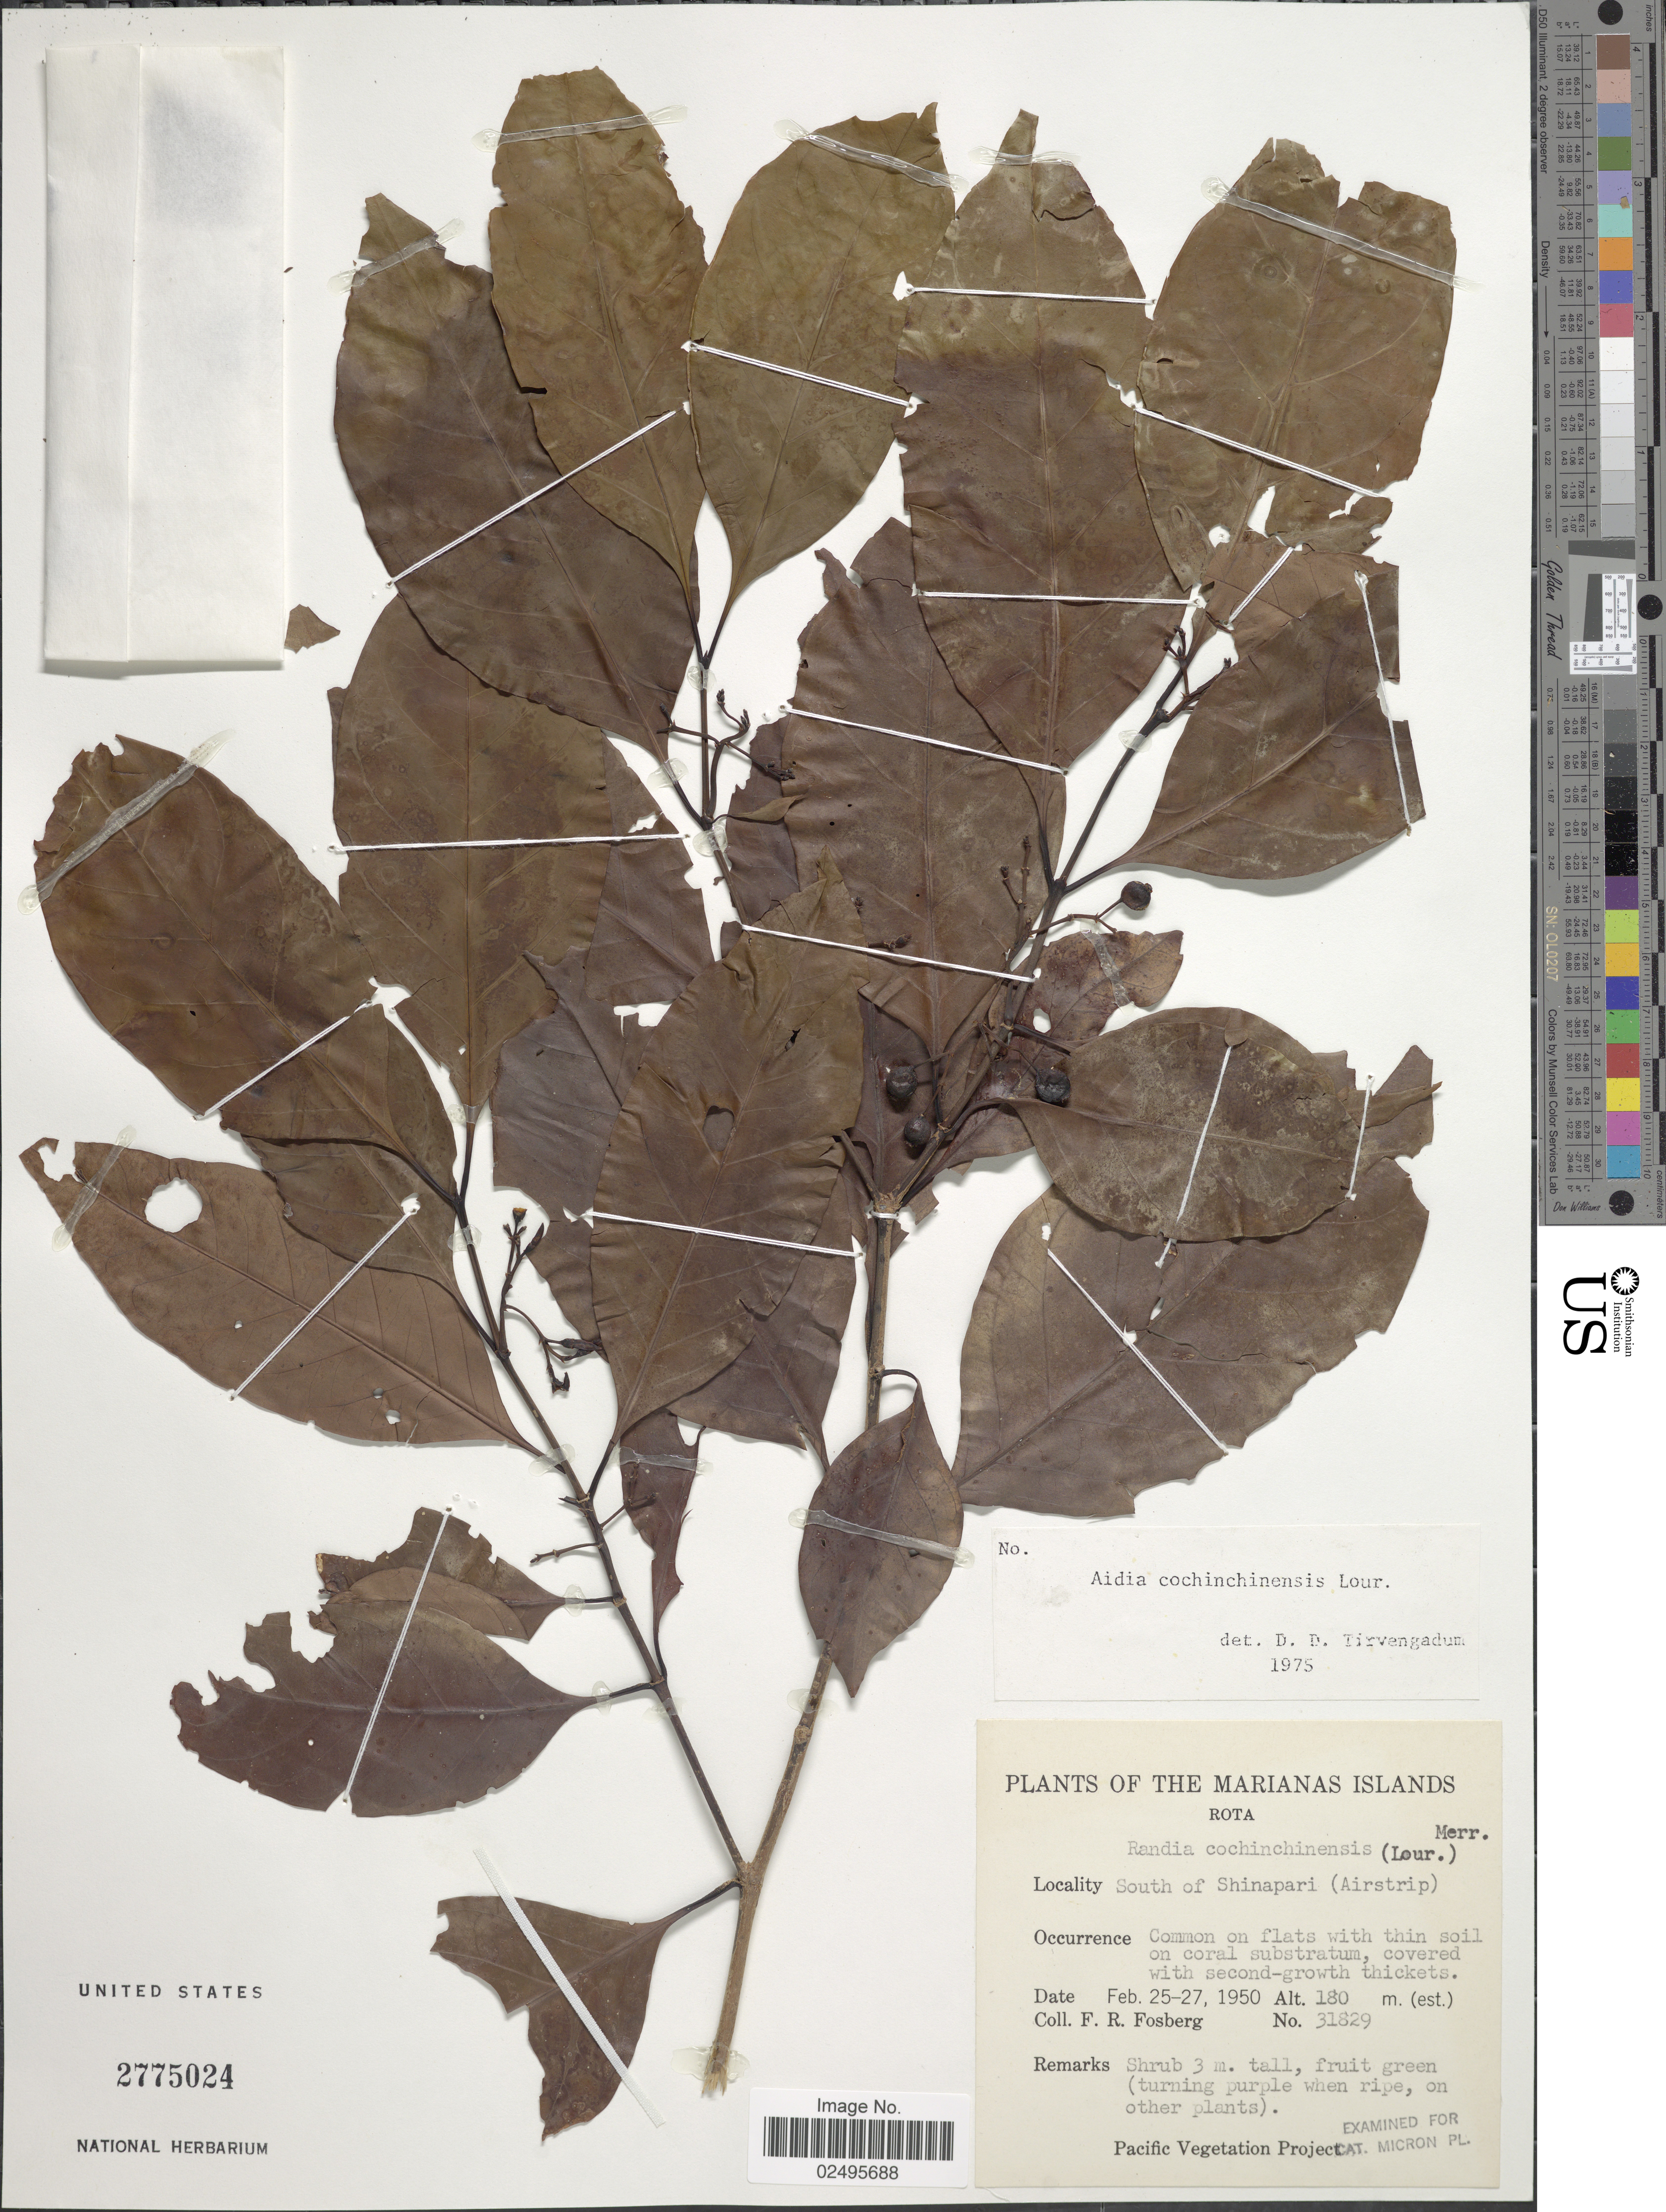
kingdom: Plantae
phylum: Tracheophyta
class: Magnoliopsida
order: Gentianales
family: Rubiaceae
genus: Aidia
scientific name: Aidia graeffei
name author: (Reinecke) Tirveng.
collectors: F. R. Fosberg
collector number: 31829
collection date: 1950-02-25/1950-02-27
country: Northern Mariana Islands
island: Rota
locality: Rota. South of Shinapari (Airstrip)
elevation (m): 180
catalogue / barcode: US 2775024